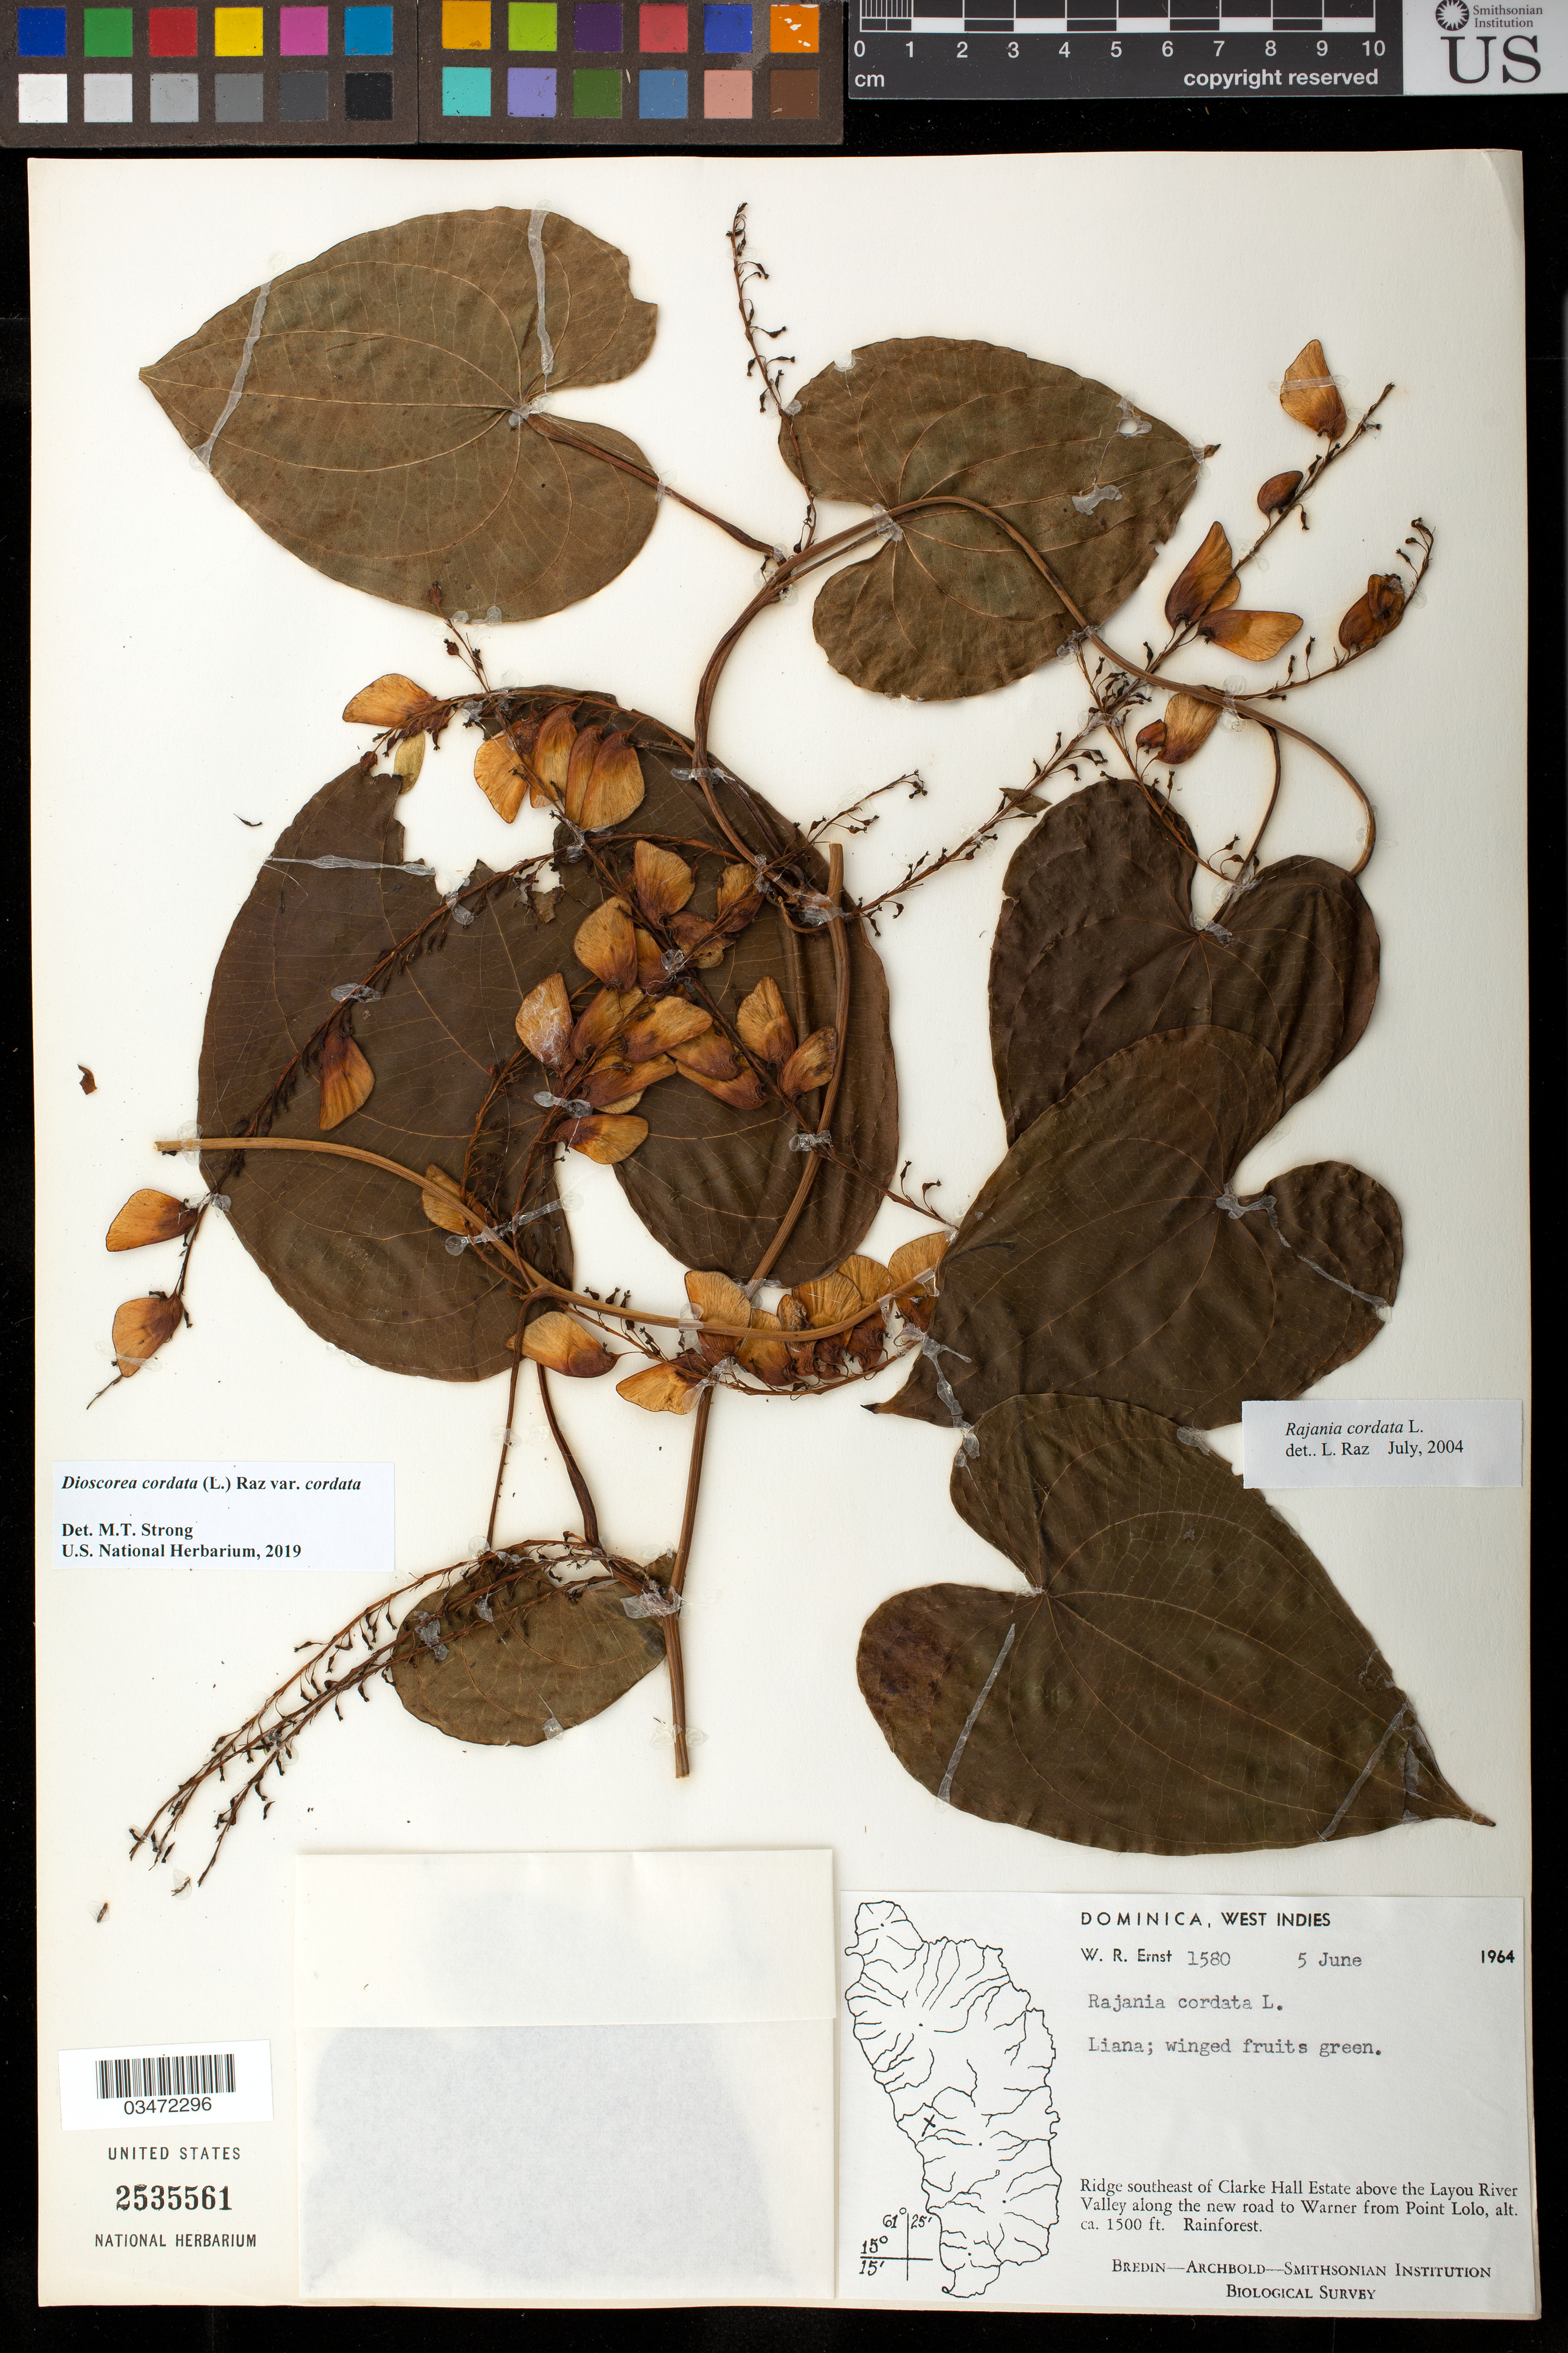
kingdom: Plantae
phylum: Tracheophyta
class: Liliopsida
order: Dioscoreales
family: Dioscoreaceae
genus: Dioscorea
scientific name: Dioscorea cordata var. cordata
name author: (L.) Raz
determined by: Strong, M. T., (US), Smithsonian Institution - National Museum of Natural History (UNITED STATES)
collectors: W. R. Ernst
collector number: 1580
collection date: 1964-06-05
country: Dominica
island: Dominica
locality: Clarke Hall Estate above the Layou River Valley along new road to Warner from Point Lolo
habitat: Rainforest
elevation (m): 457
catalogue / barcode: US 2535561